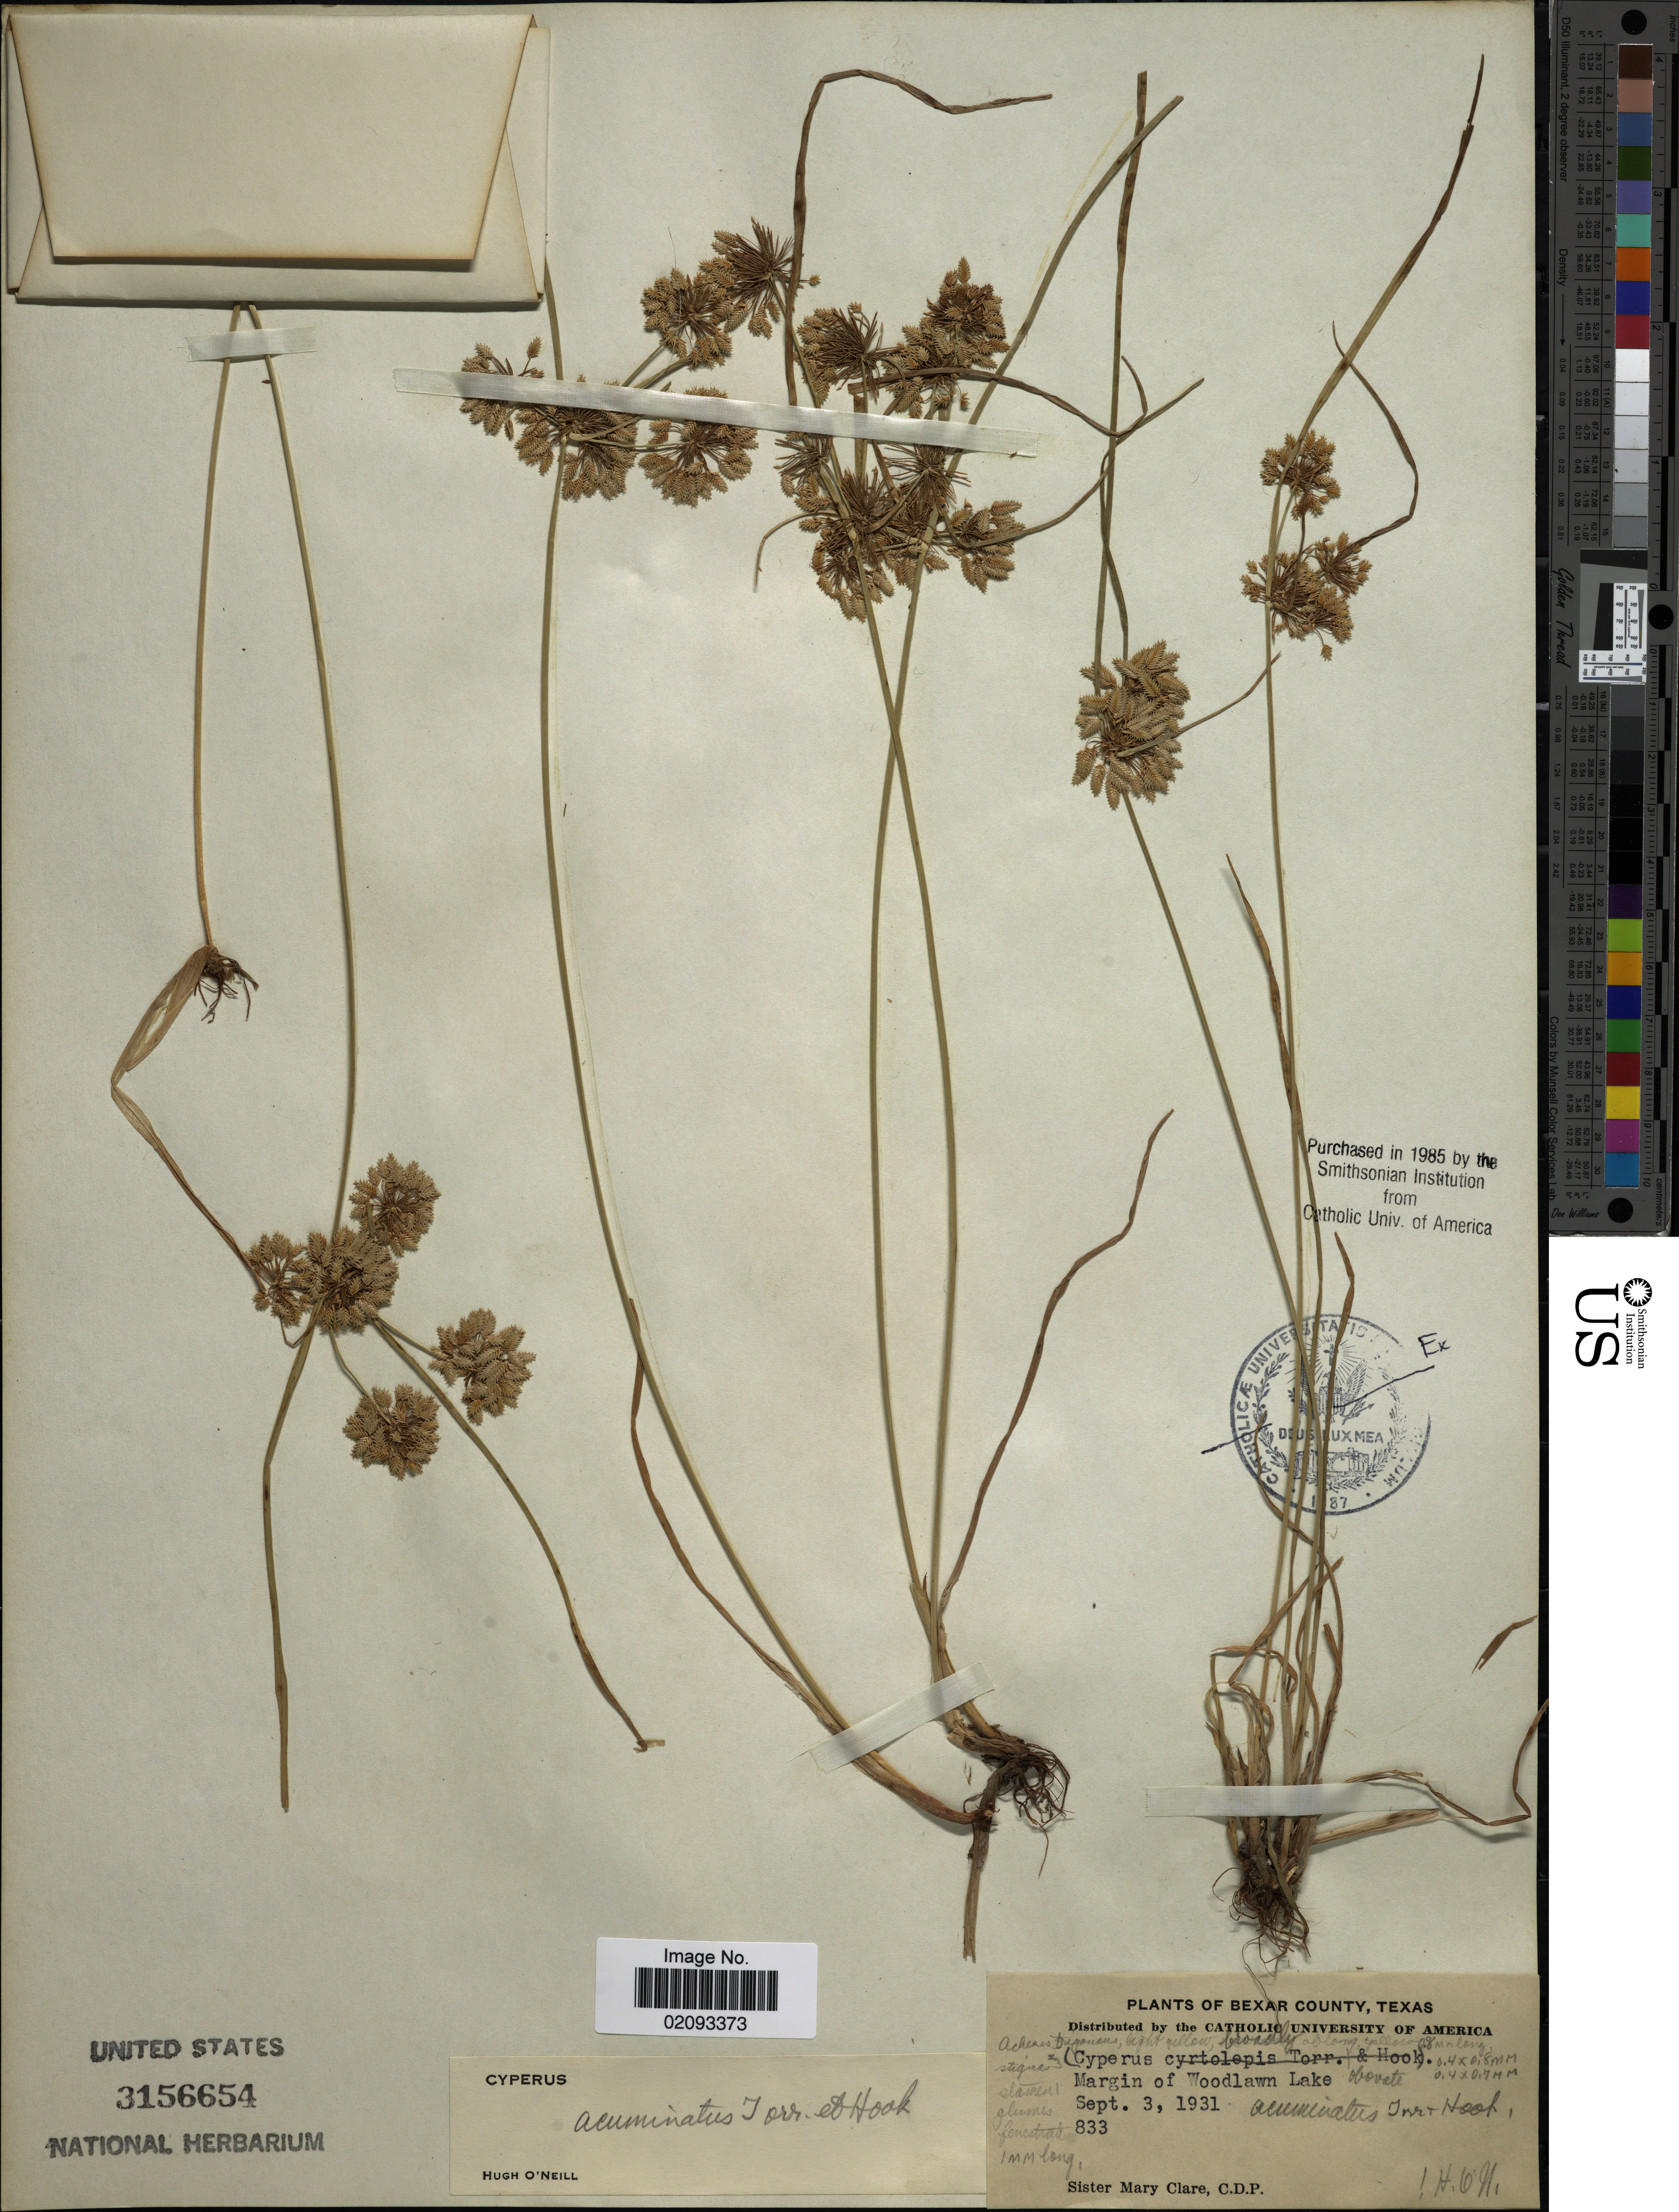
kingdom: Plantae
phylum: Tracheophyta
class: Liliopsida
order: Poales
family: Cyperaceae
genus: Cyperus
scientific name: Cyperus acuminatus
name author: Torr. & Hook.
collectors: M. Clare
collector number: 833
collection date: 1931-09-03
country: United States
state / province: Texas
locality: Bexar County. Margin of Woodlawn Lake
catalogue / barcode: US 3156654